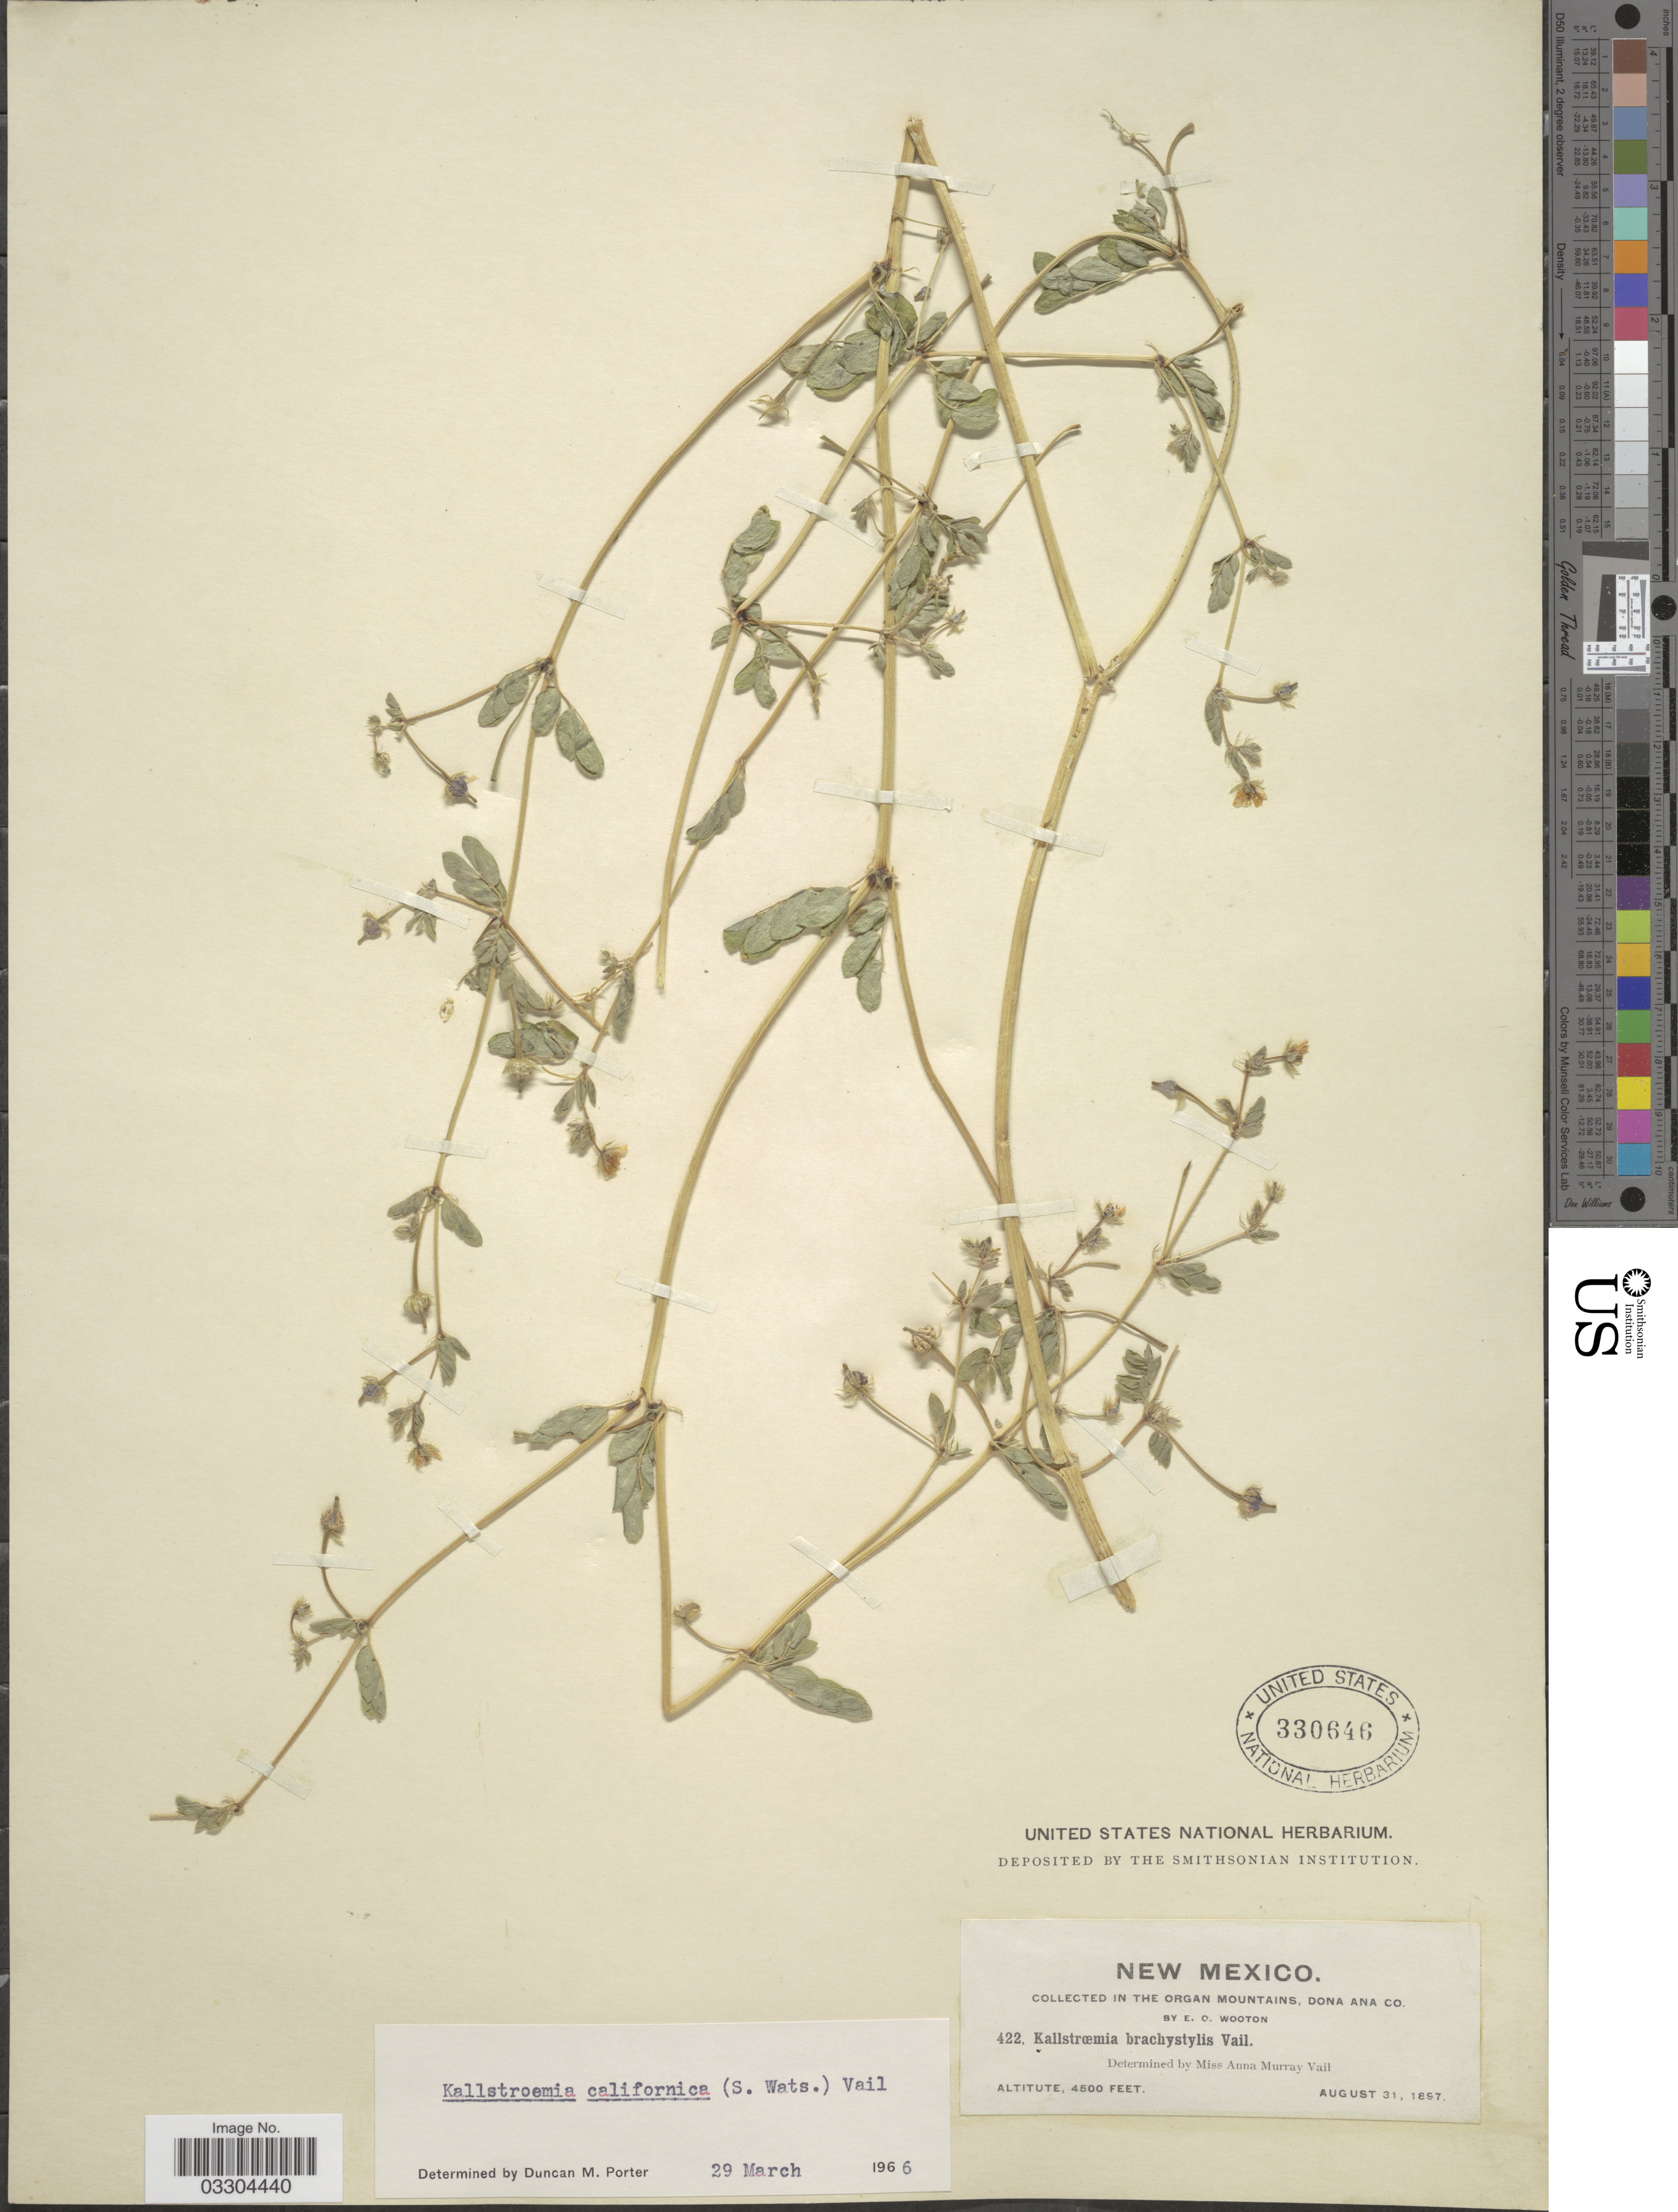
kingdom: Plantae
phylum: Tracheophyta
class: Magnoliopsida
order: Zygophyllales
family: Zygophyllaceae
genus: Kallstroemia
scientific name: Kallstroemia californica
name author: (S. Watson) Vail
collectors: E. O. Wooton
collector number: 422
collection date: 1897-08-31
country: United States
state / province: New Mexico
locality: The Organ Mountains, Dona Ana Co.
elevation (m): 1372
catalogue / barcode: US 330646